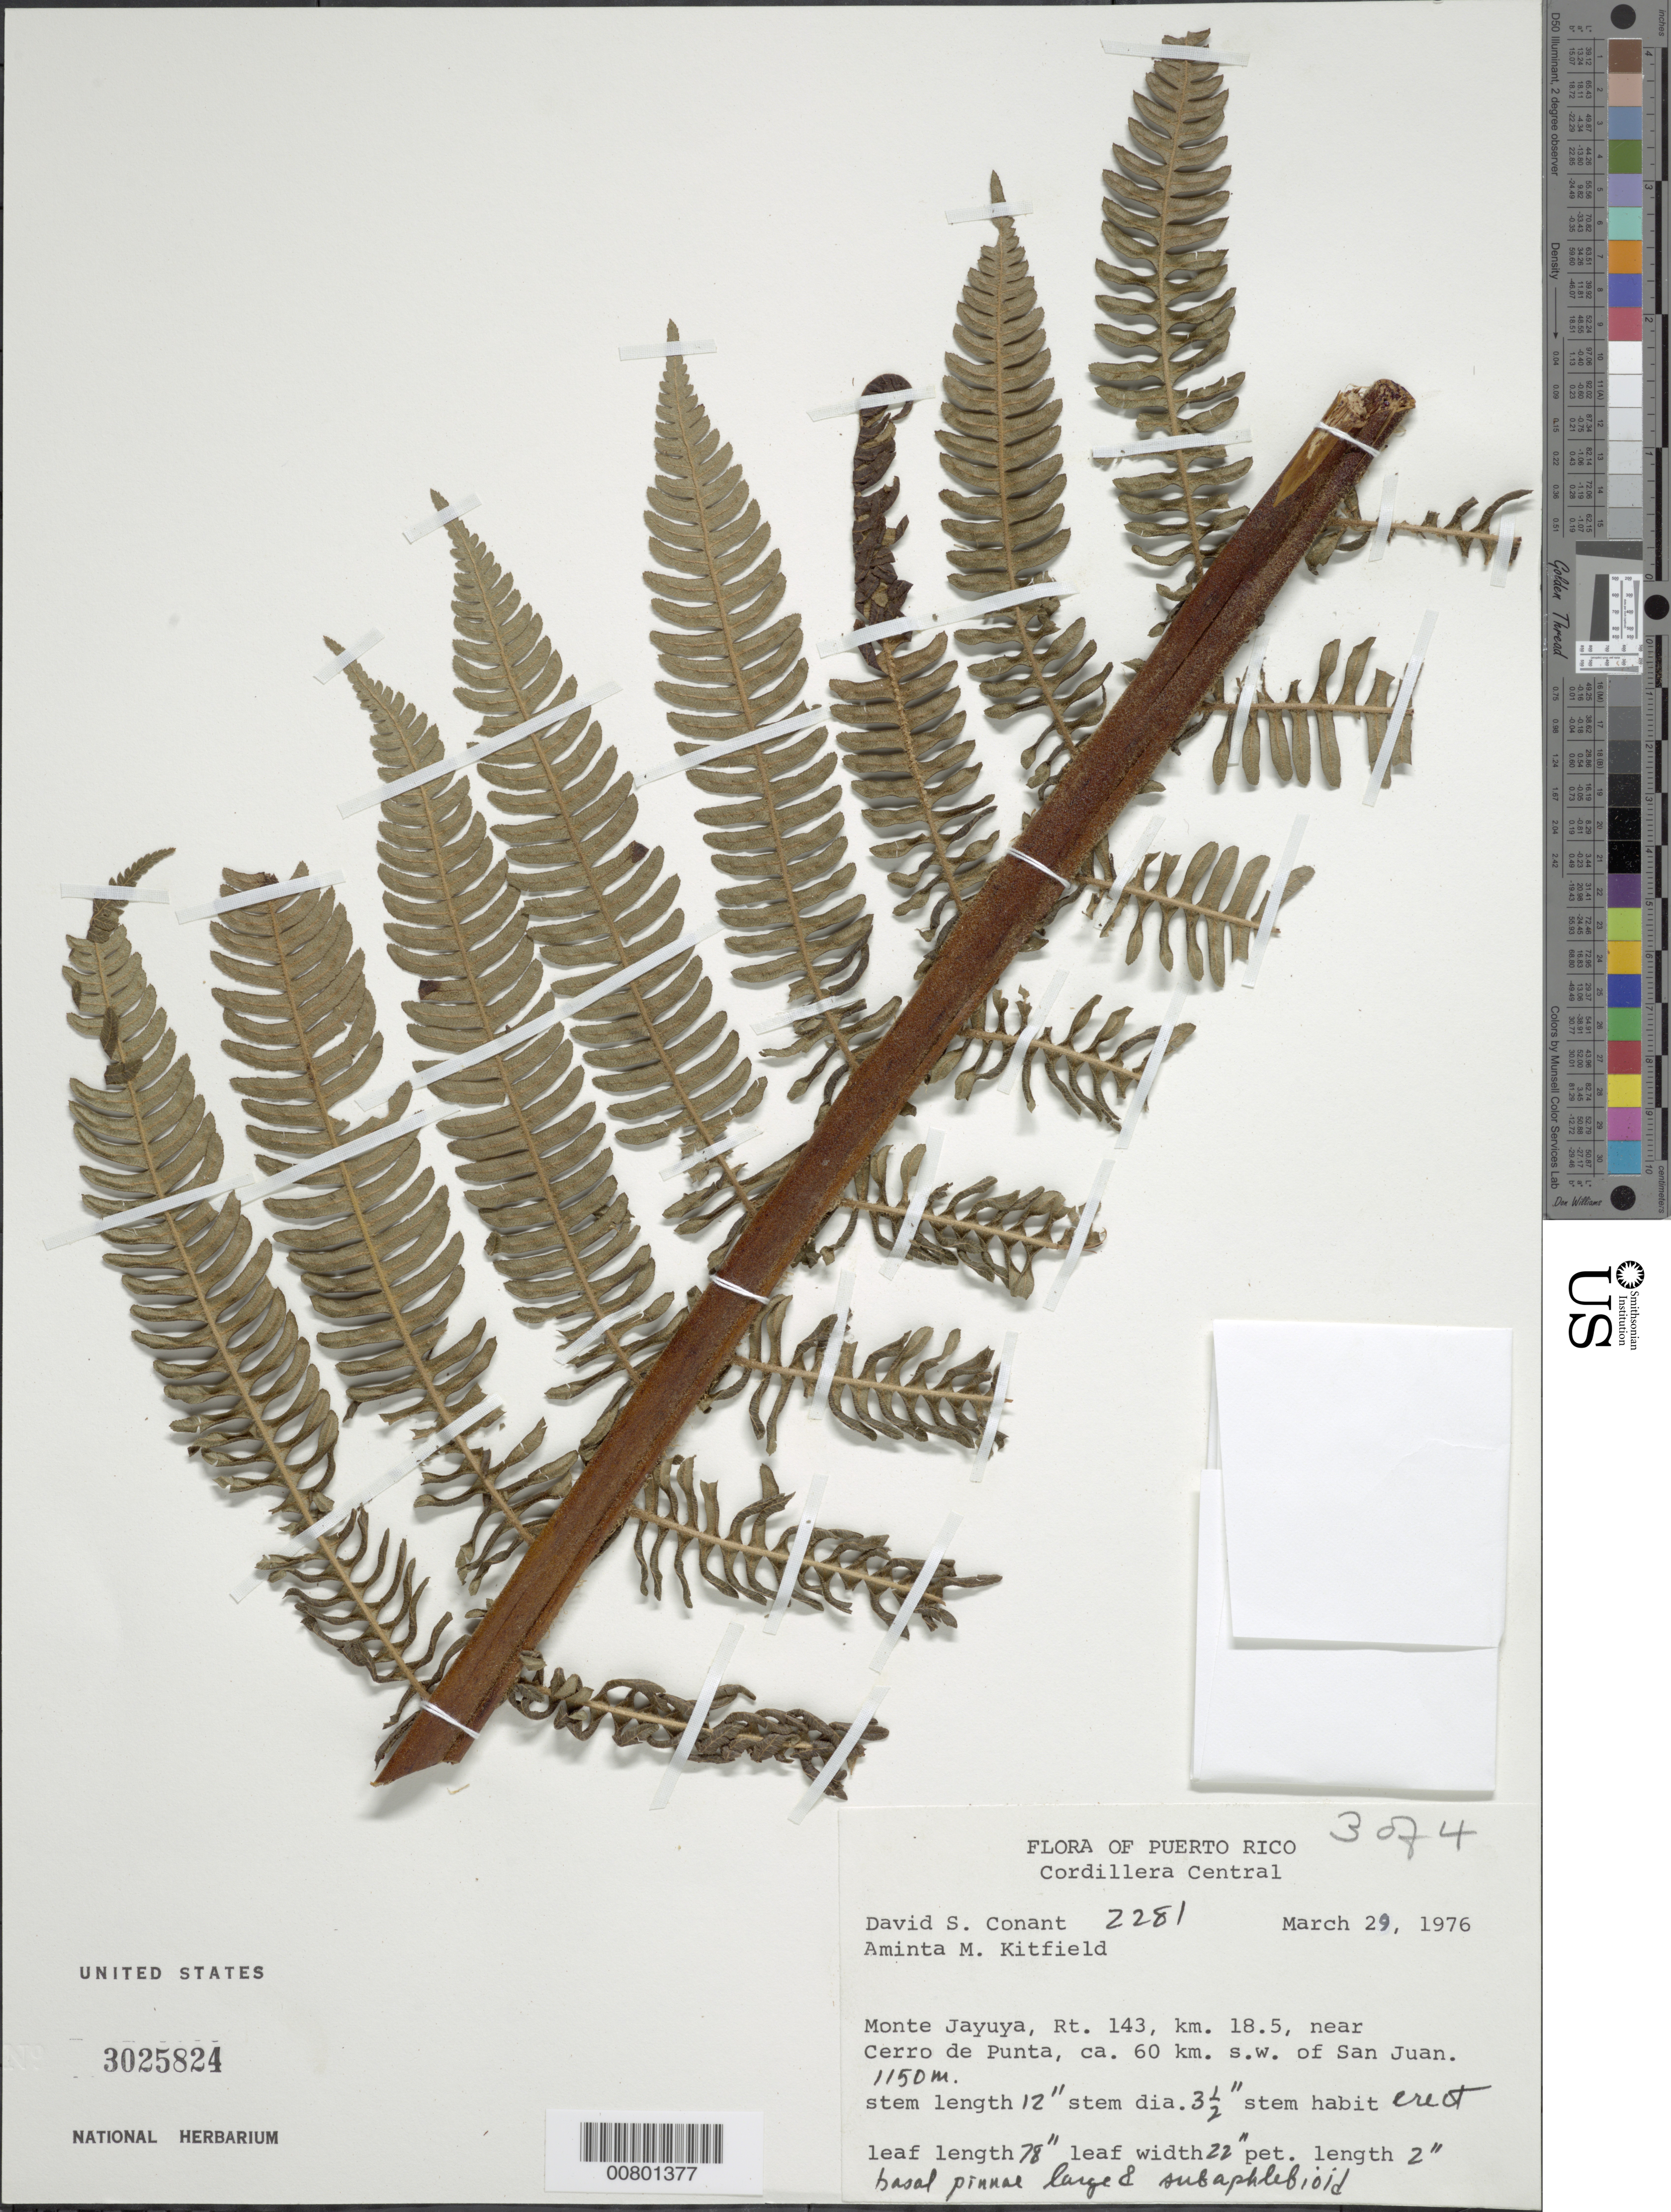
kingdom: Plantae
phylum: Tracheophyta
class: Polypodiopsida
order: Cyatheales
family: Cyatheaceae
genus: Alsophila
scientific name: Alsophila sp.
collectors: D. S. Conant & A. Kitfield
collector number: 2281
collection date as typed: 29 Mar 1976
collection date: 1976-03-29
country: Puerto Rico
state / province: Jayuya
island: Puerto Rico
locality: Monte Jayuya, Rt. 143, km 18.5, near Cerro de Punta, ca. 60 km SW of San Juan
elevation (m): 1150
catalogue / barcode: US 3025824